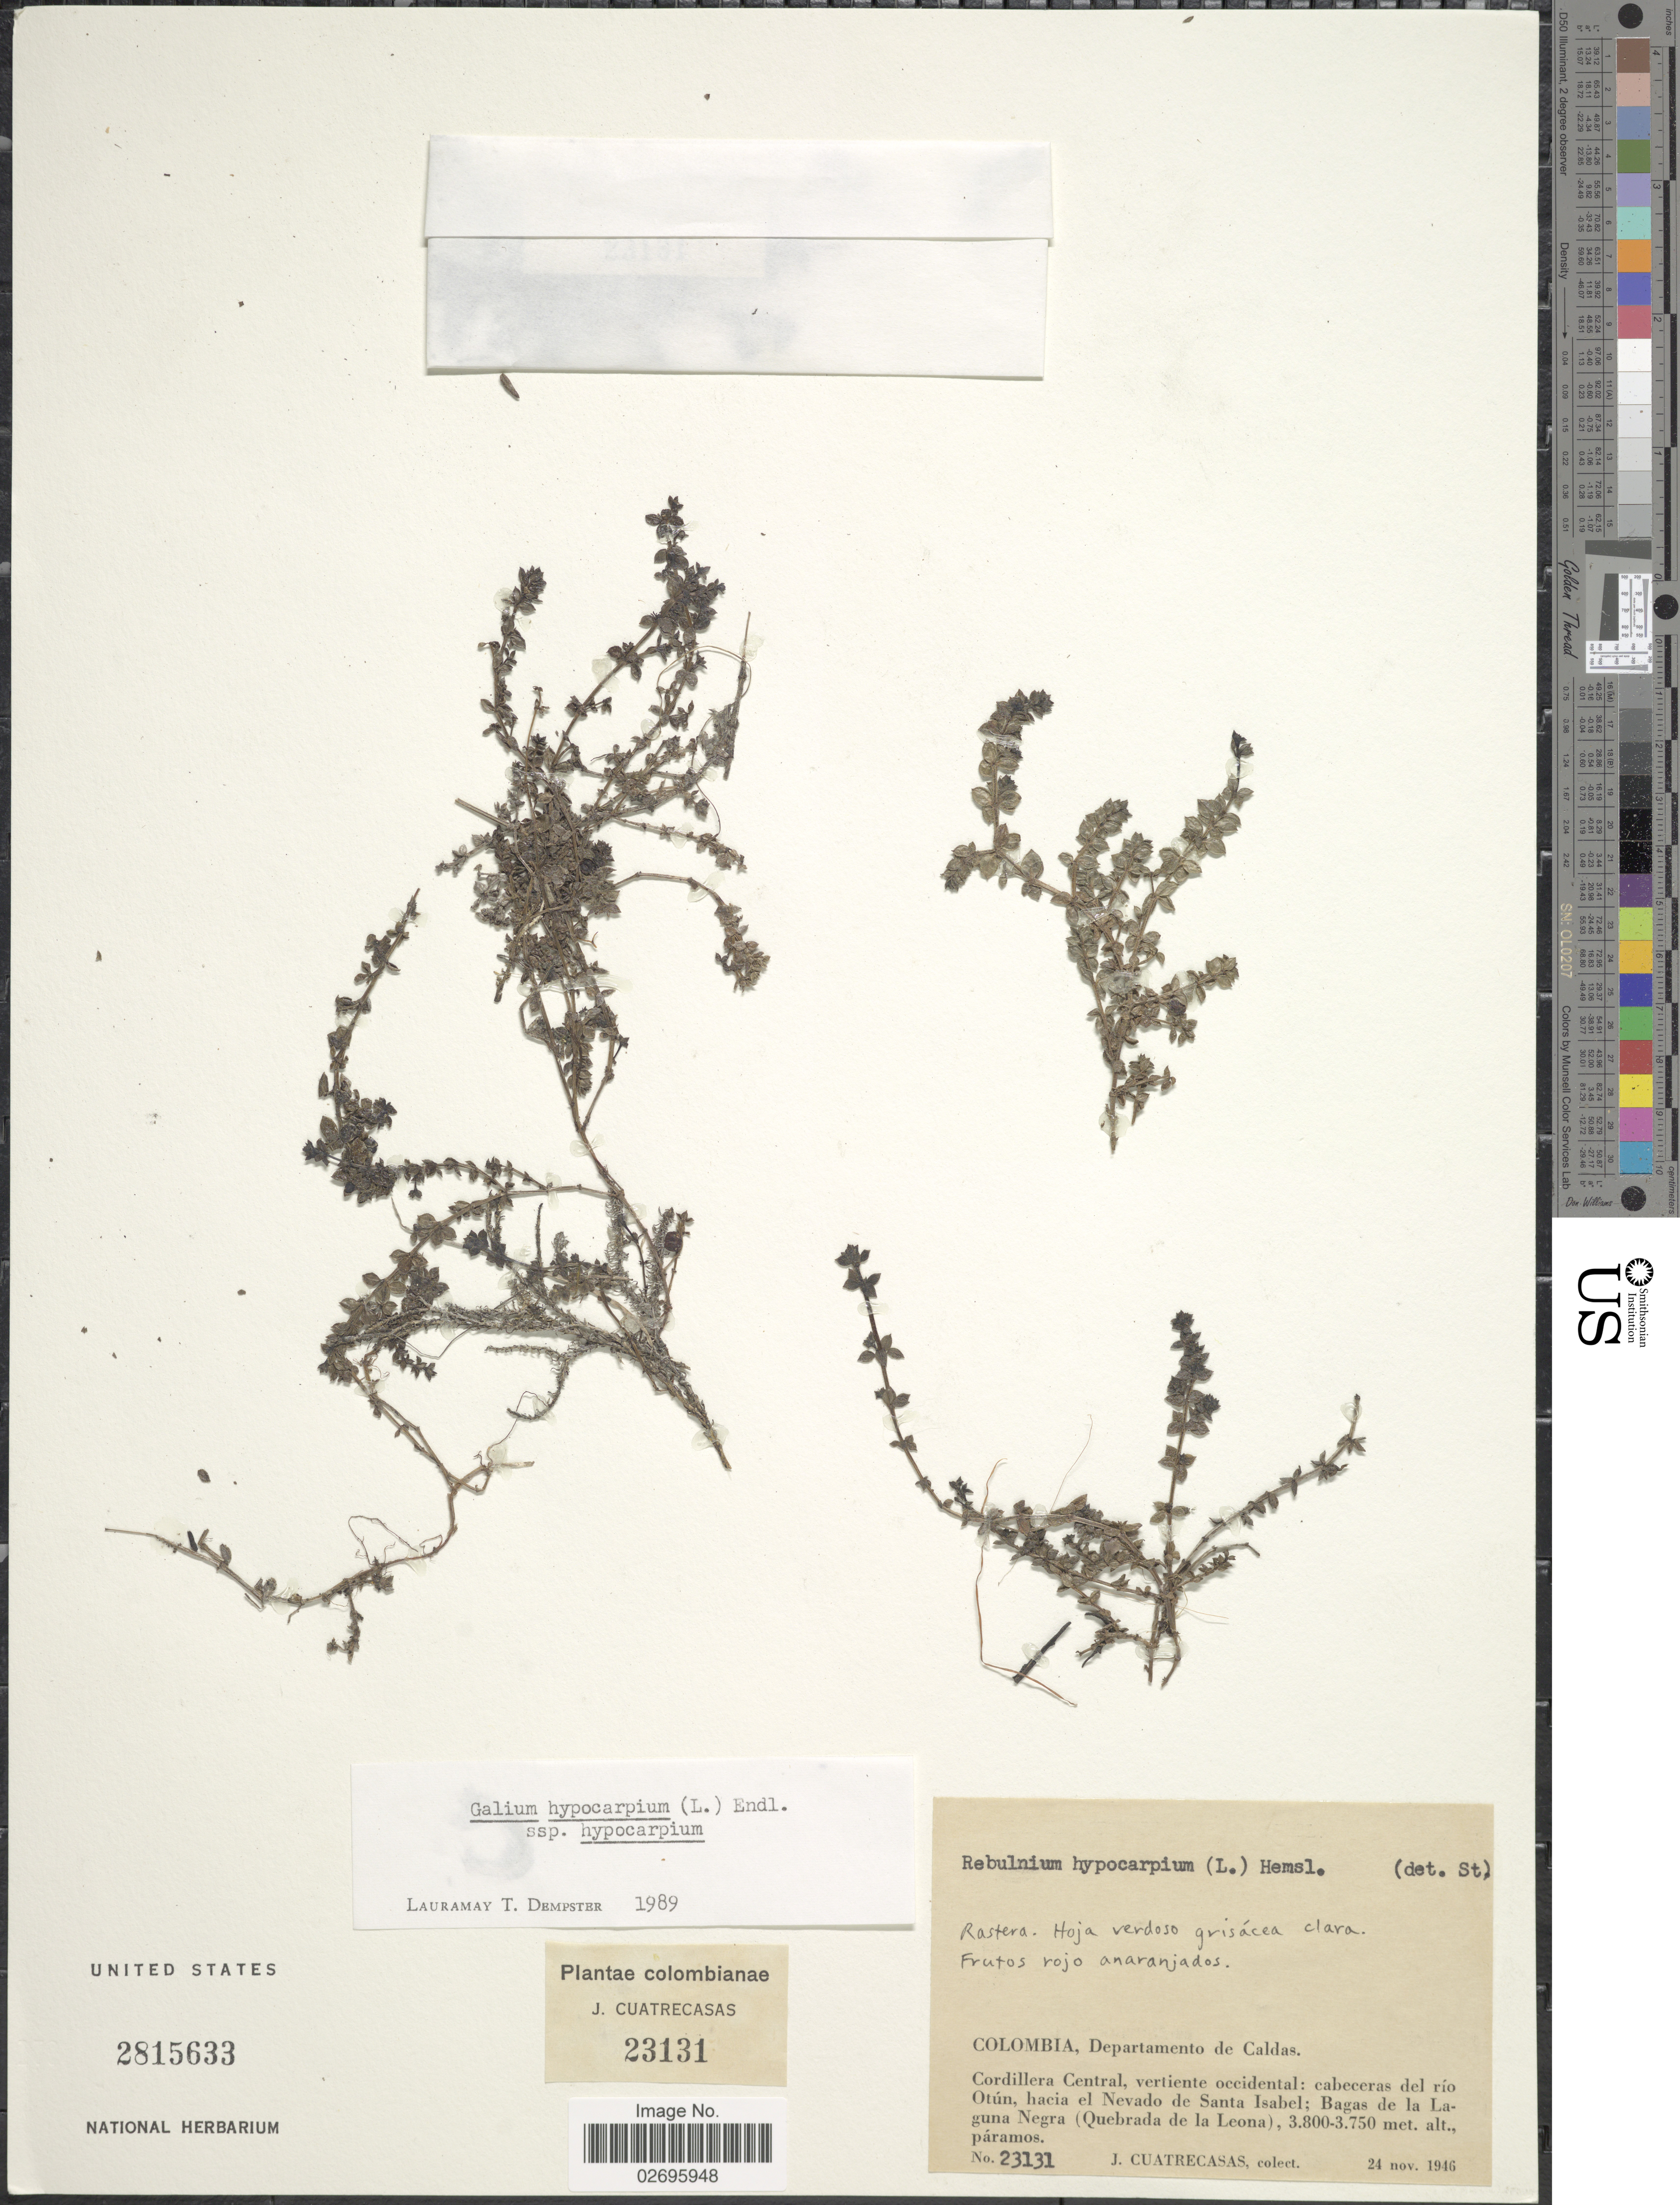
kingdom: Plantae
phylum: Tracheophyta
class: Magnoliopsida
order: Gentianales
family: Rubiaceae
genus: Galium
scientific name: Galium hypocarpium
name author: (L.) Endl. ex Griseb.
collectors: J. Cuatrecasas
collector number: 23131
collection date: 1946-11-24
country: Colombia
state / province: Caldas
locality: Departamento de Caldas, Cordillera Central, vertiente occidental: cabeceras del río Otún, hacia el Nevado de Santa Isabel; Bagas de la Laguna Negra (Quebrada de la Leona)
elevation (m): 3750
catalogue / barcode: US 2814633